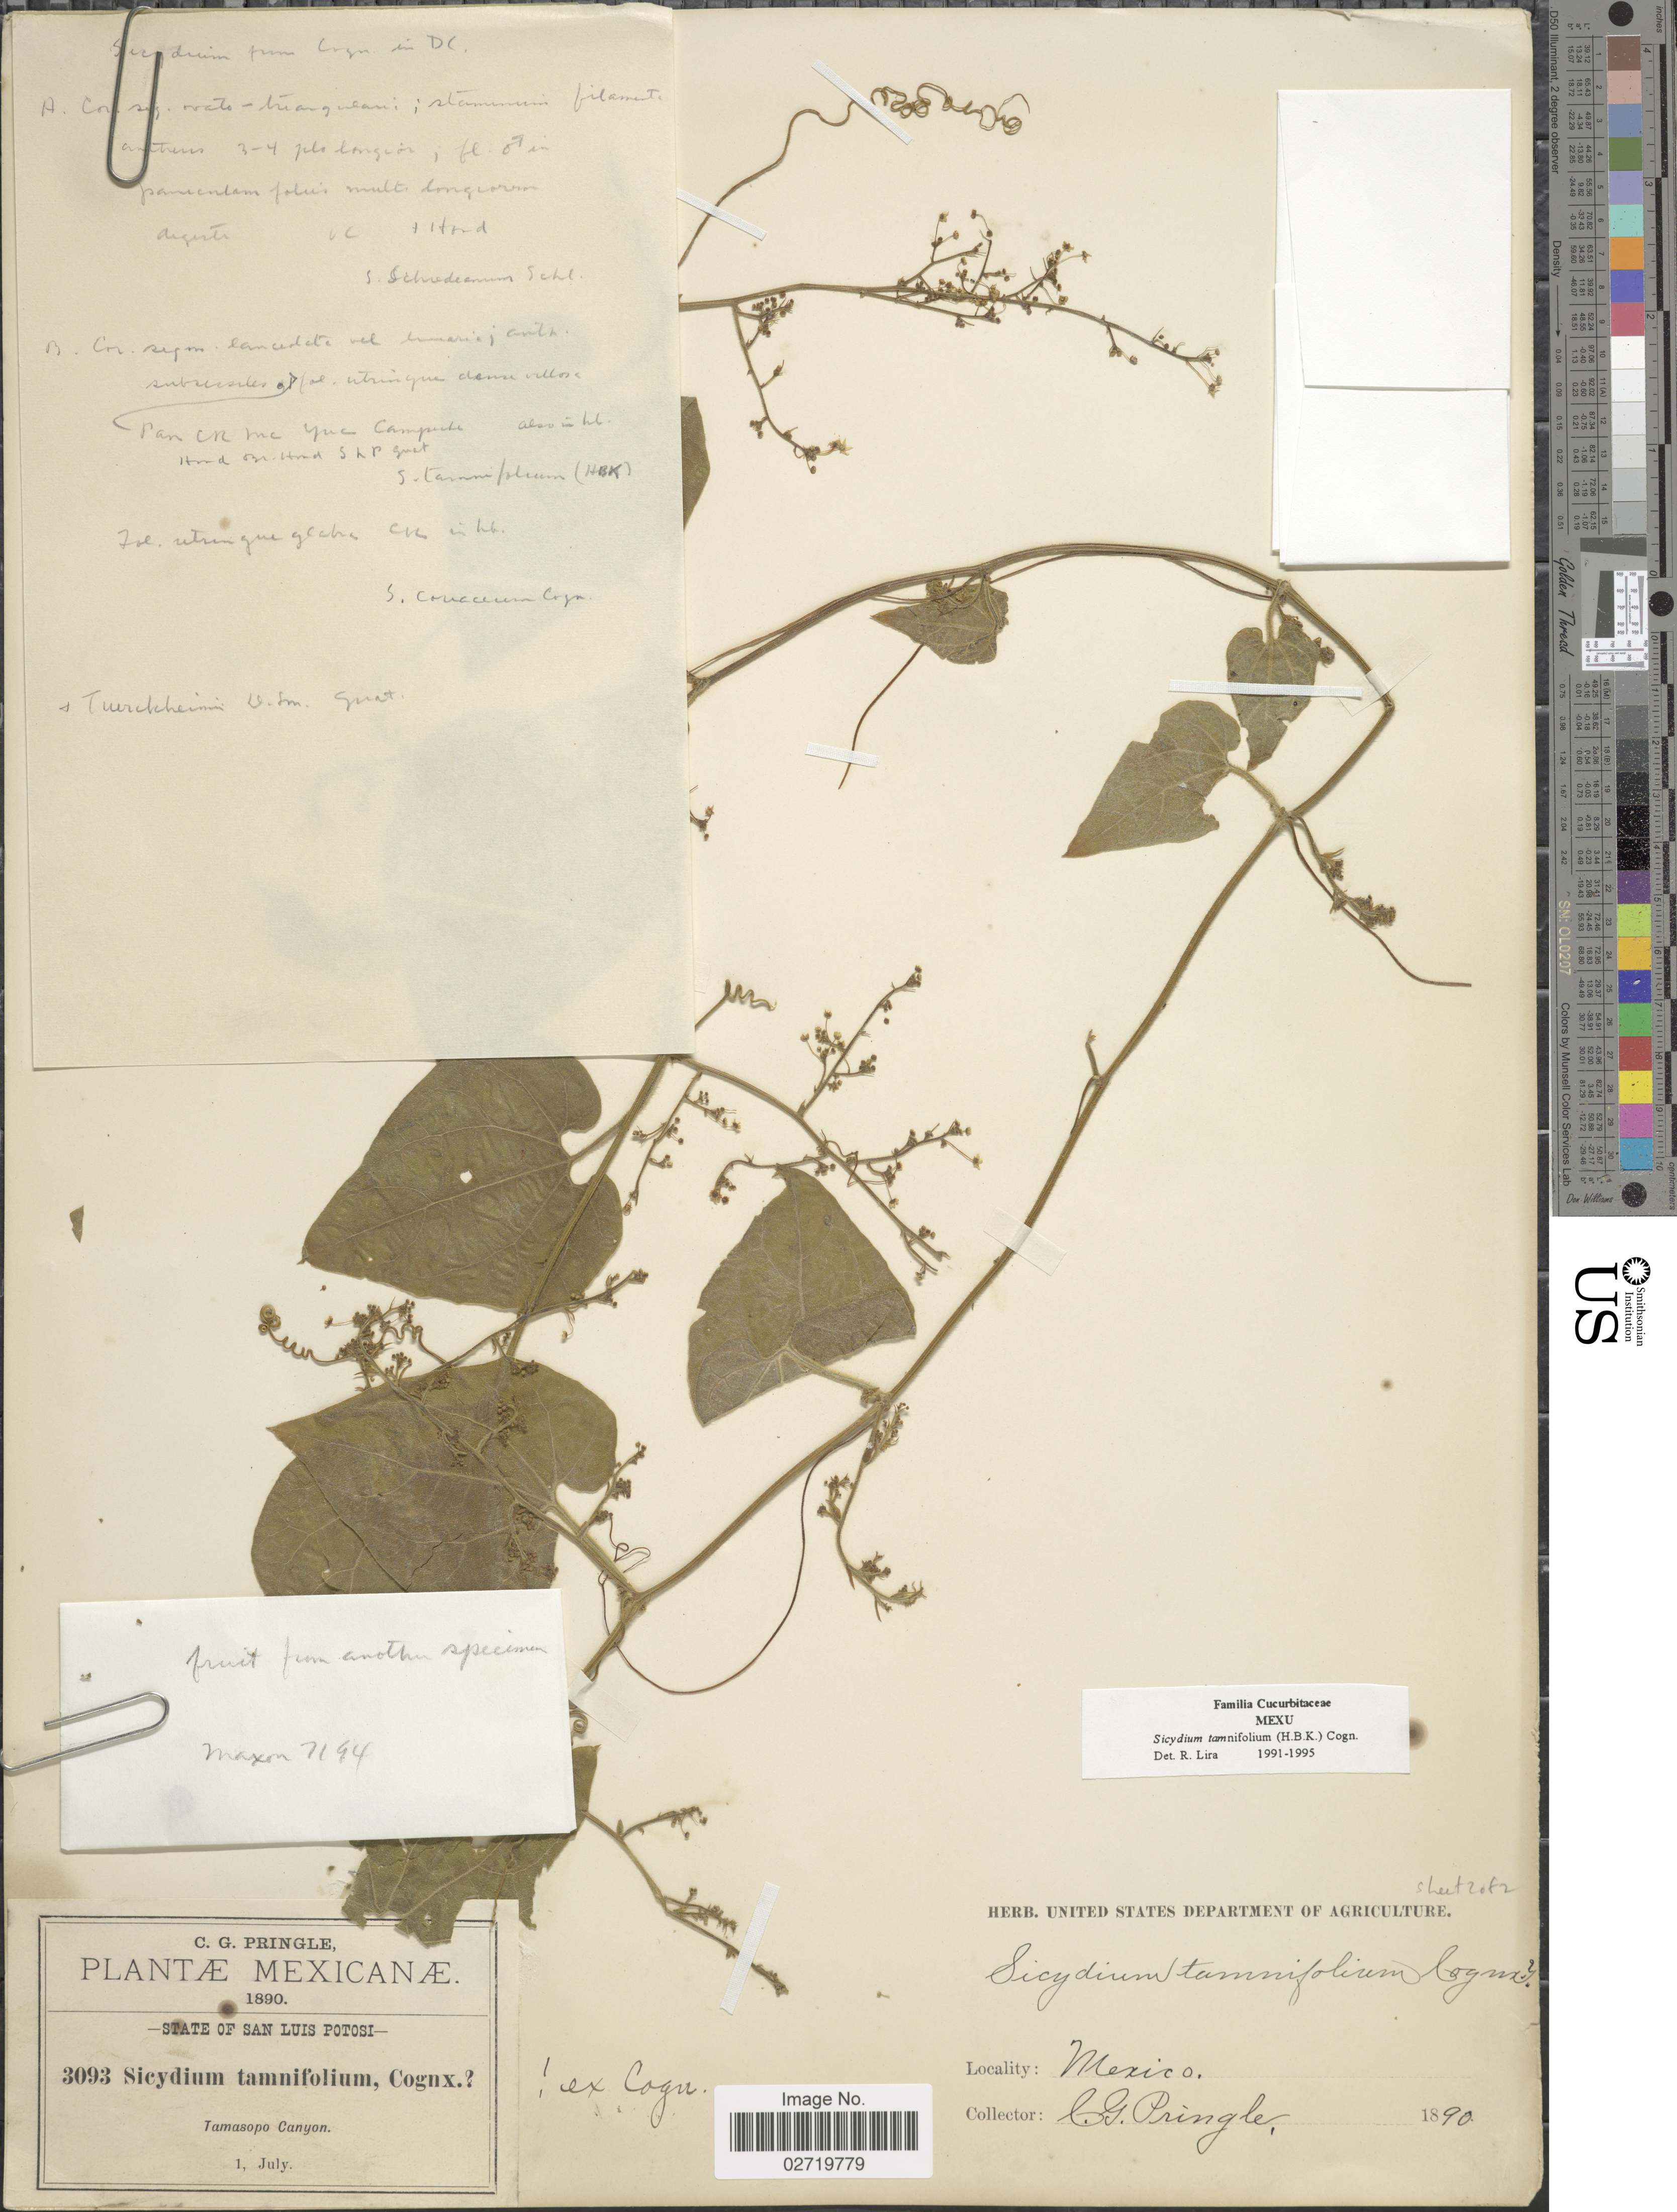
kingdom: Plantae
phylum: Tracheophyta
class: Magnoliopsida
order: Cucurbitales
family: Cucurbitaceae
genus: Sicydium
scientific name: Sicydium tamnifolium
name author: (Kunth) Cogn.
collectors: C. G. Pringle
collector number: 3093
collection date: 1890-07-01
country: Mexico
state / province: San Luis Potosí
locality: Tamasopo Canyon.